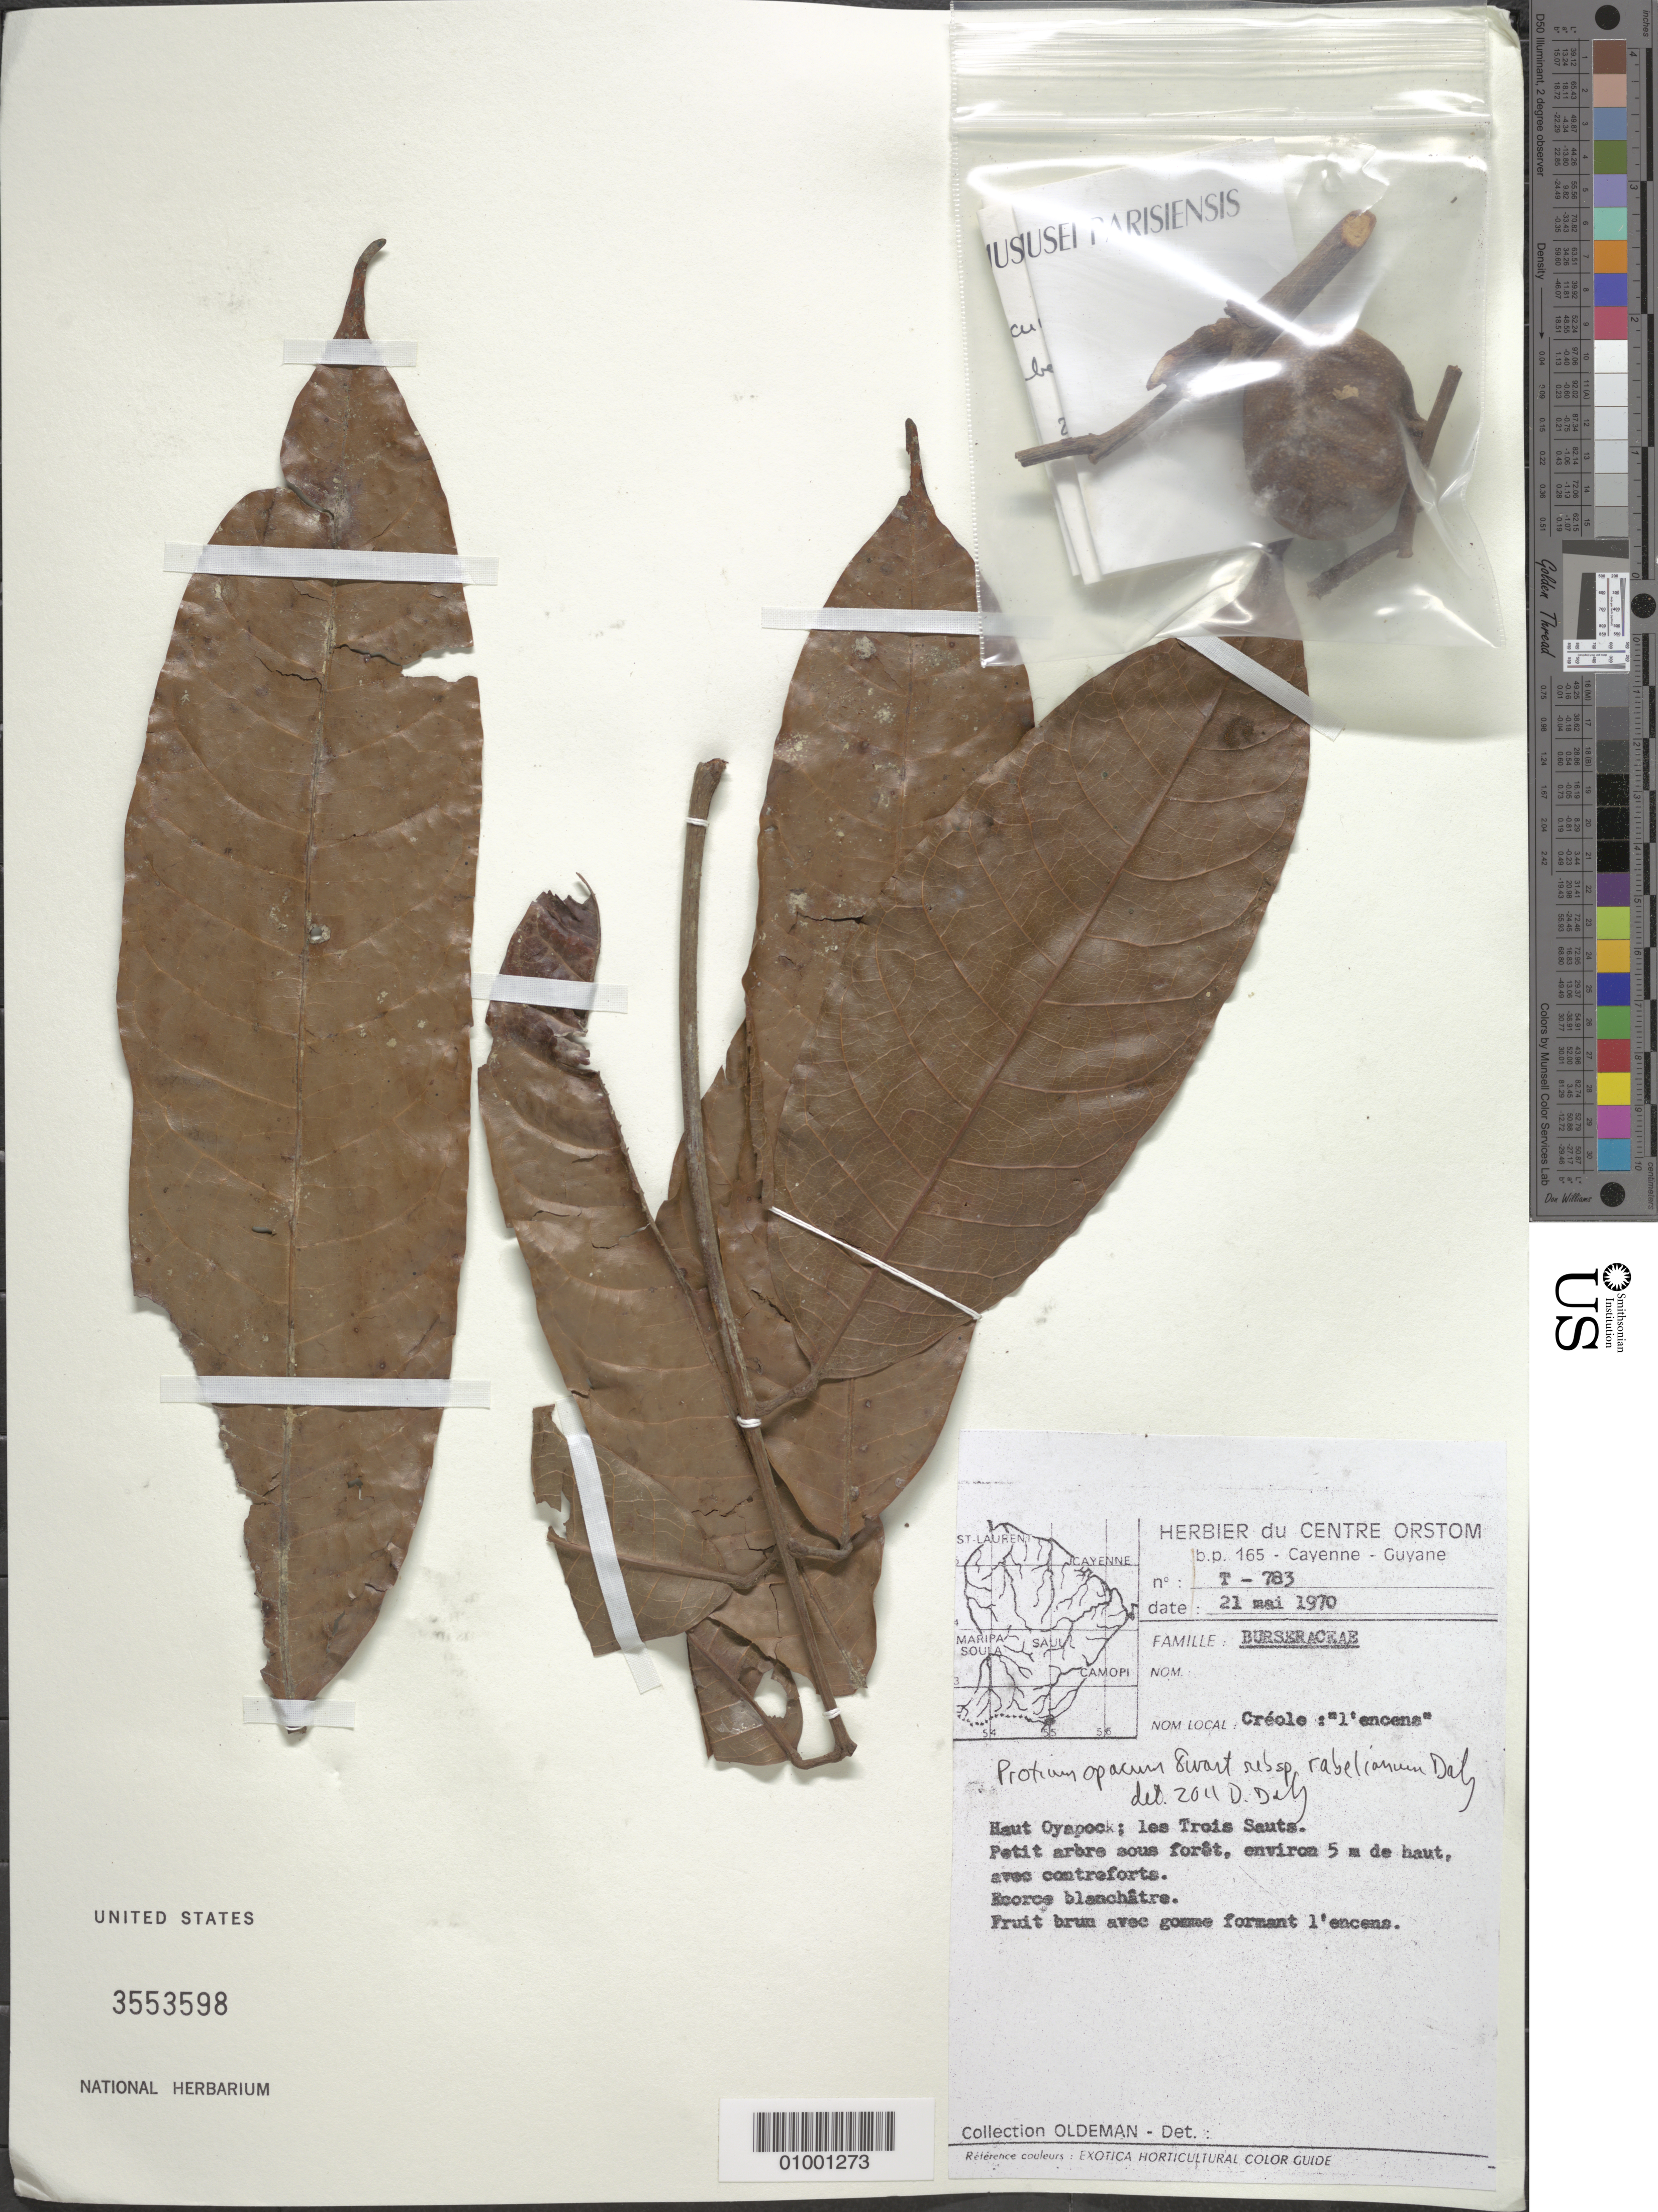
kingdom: Plantae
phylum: Tracheophyta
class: Magnoliopsida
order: Sapindales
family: Burseraceae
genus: Protium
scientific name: Protium opacum subsp. rabelianum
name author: Daly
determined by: Daly, D. C.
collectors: R. Oldeman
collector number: T 783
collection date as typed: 21-May-70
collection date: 1970-05-21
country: French Guiana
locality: Trois Sauts, Haut Oyapock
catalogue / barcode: US 3553598